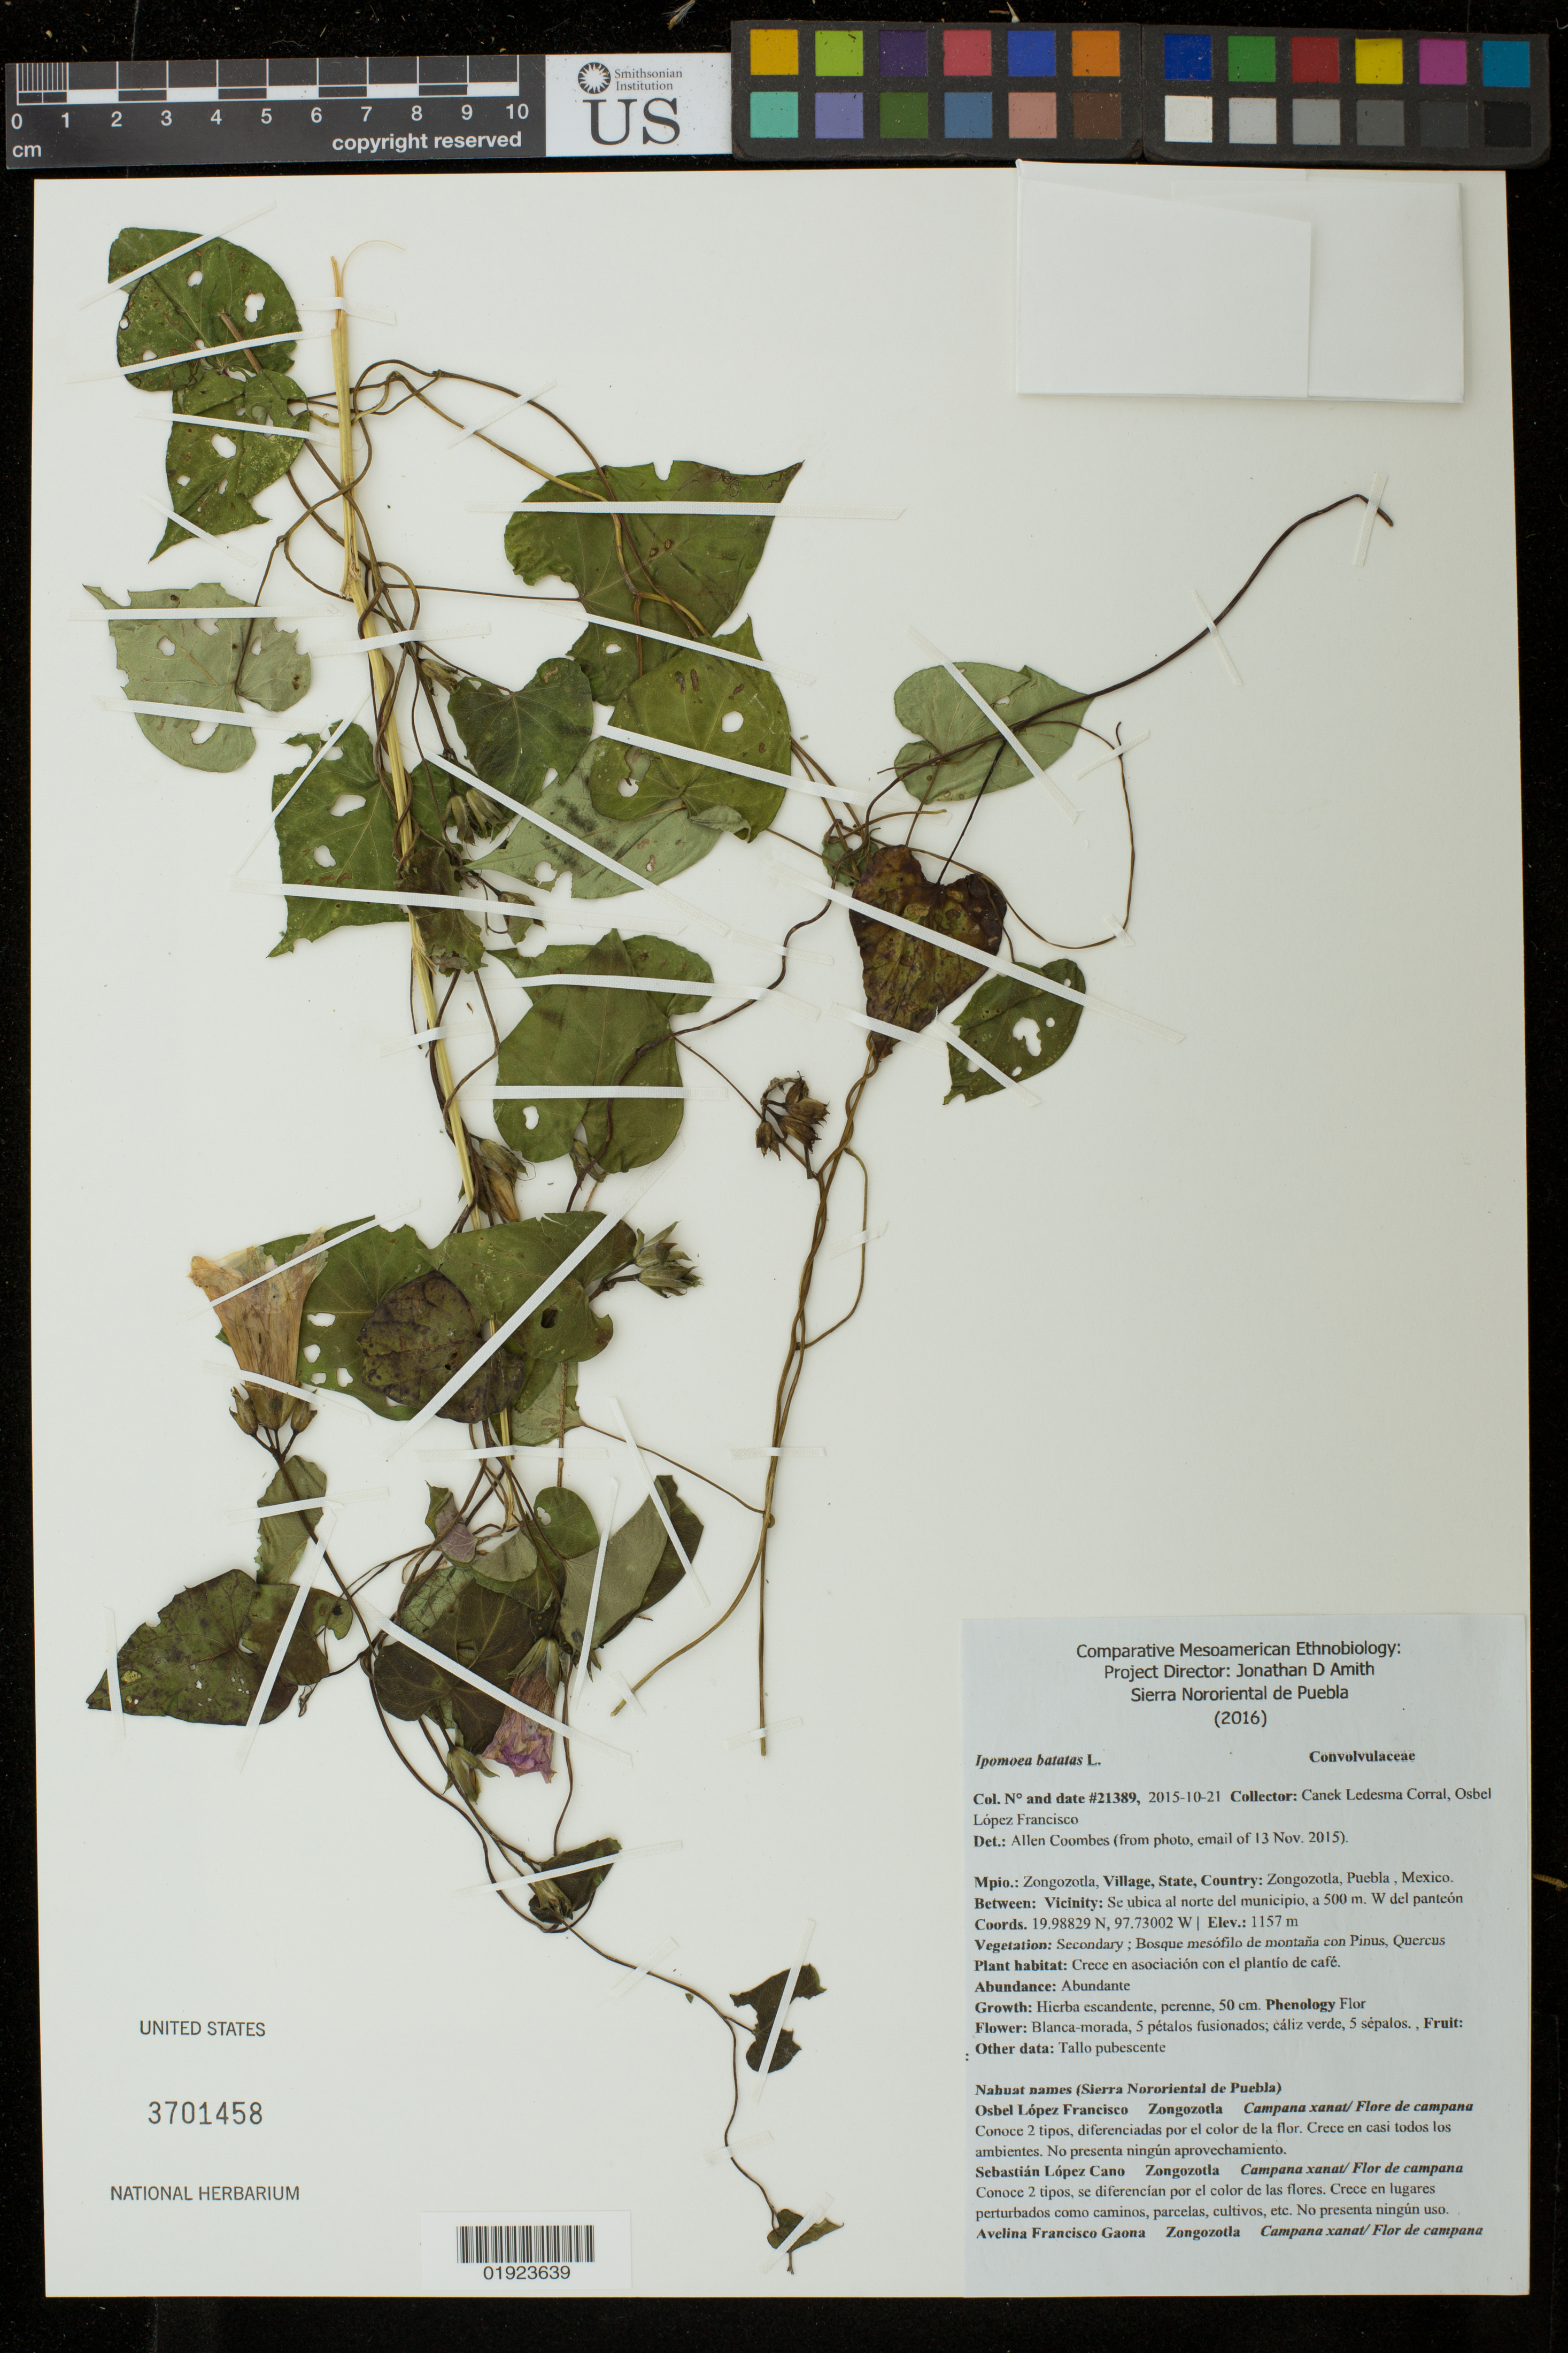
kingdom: Plantae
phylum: Tracheophyta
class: Magnoliopsida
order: Solanales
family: Convolvulaceae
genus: Ipomoea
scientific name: Ipomoea batatas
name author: (L.) Lam.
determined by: Coombes, Allen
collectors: Canek Ledesma C. & O. Francisco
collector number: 21389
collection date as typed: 2015-10-21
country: Mexico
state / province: Puebla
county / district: Zongozotla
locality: Zongozotla, Puebla, Mexico, Se ubica al norte del municipio, a 500 m. W del panteon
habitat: Secondary; bosque mesofilo de montana con Pinus, Quercus, crece en asociacion con el plantio de cafe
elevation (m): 1157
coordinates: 19.98829N, 97.73002W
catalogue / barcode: US 3701458